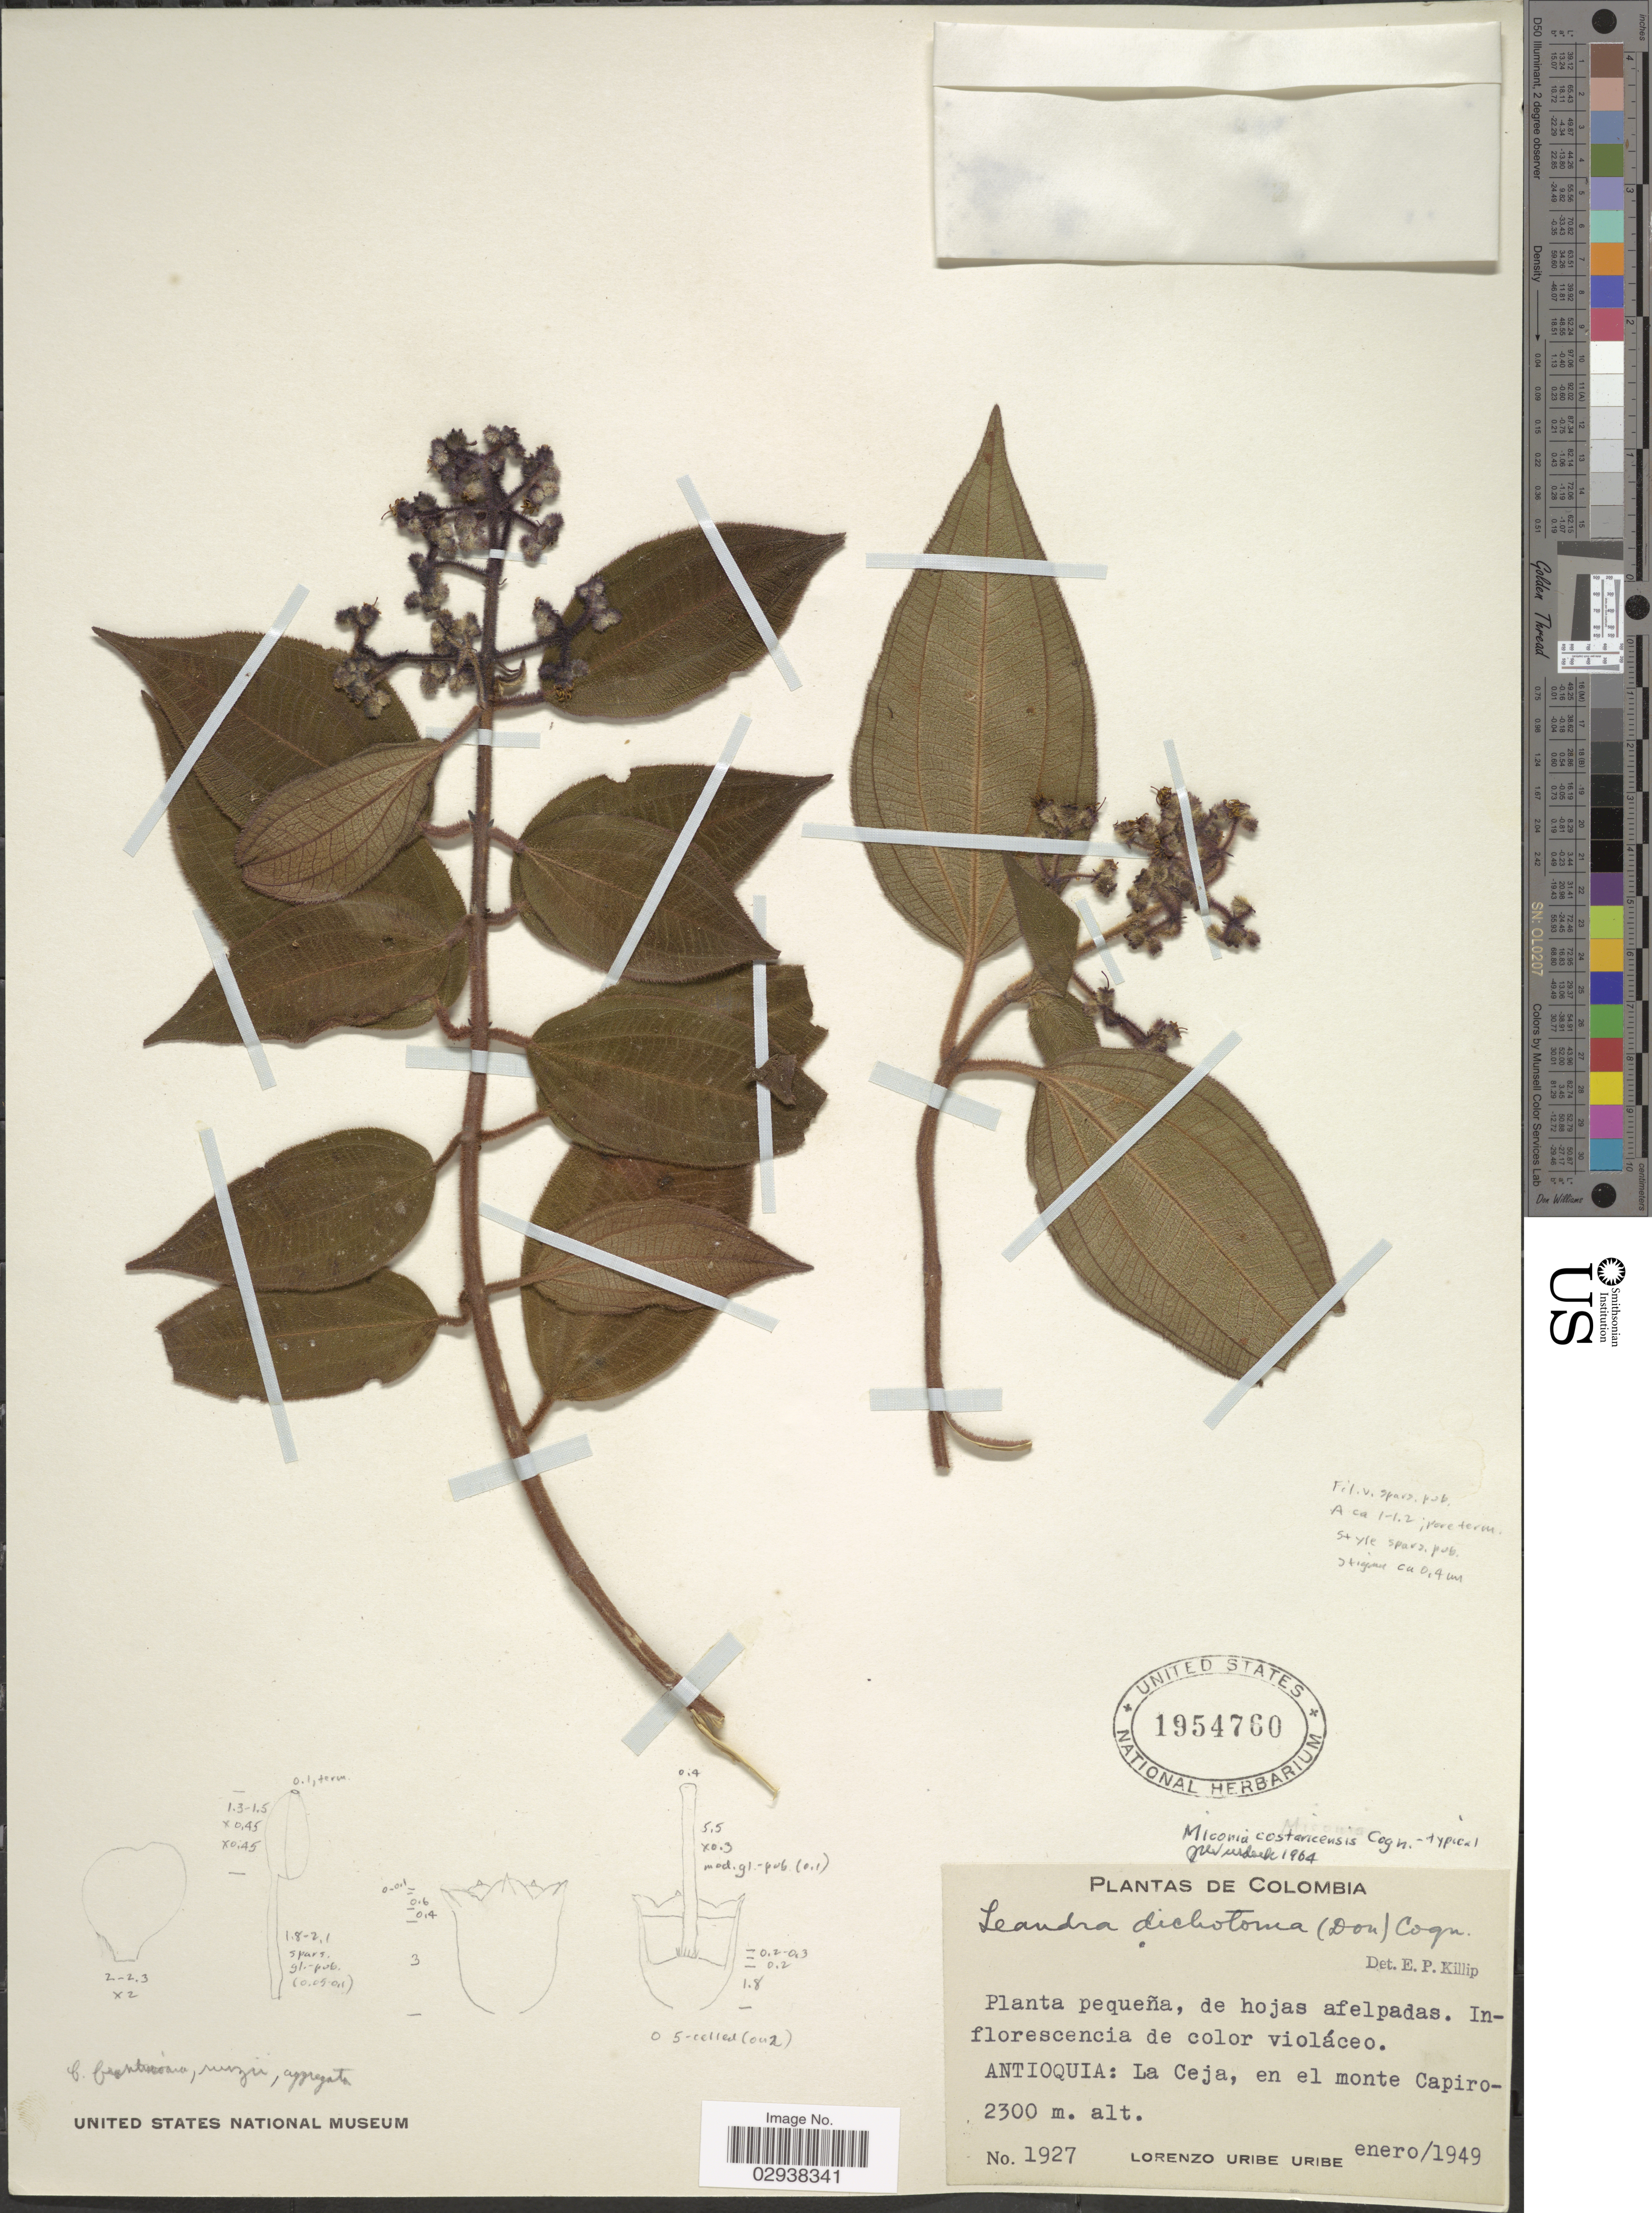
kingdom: Plantae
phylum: Tracheophyta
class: Magnoliopsida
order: Myrtales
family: Melastomataceae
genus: Miconia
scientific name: Miconia costaricensis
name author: Cogn.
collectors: L. Uribe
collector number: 1927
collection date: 1949-01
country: Colombia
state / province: Antioquia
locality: La Ceja, en el monte Capiro.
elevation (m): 2300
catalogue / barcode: US 1954760